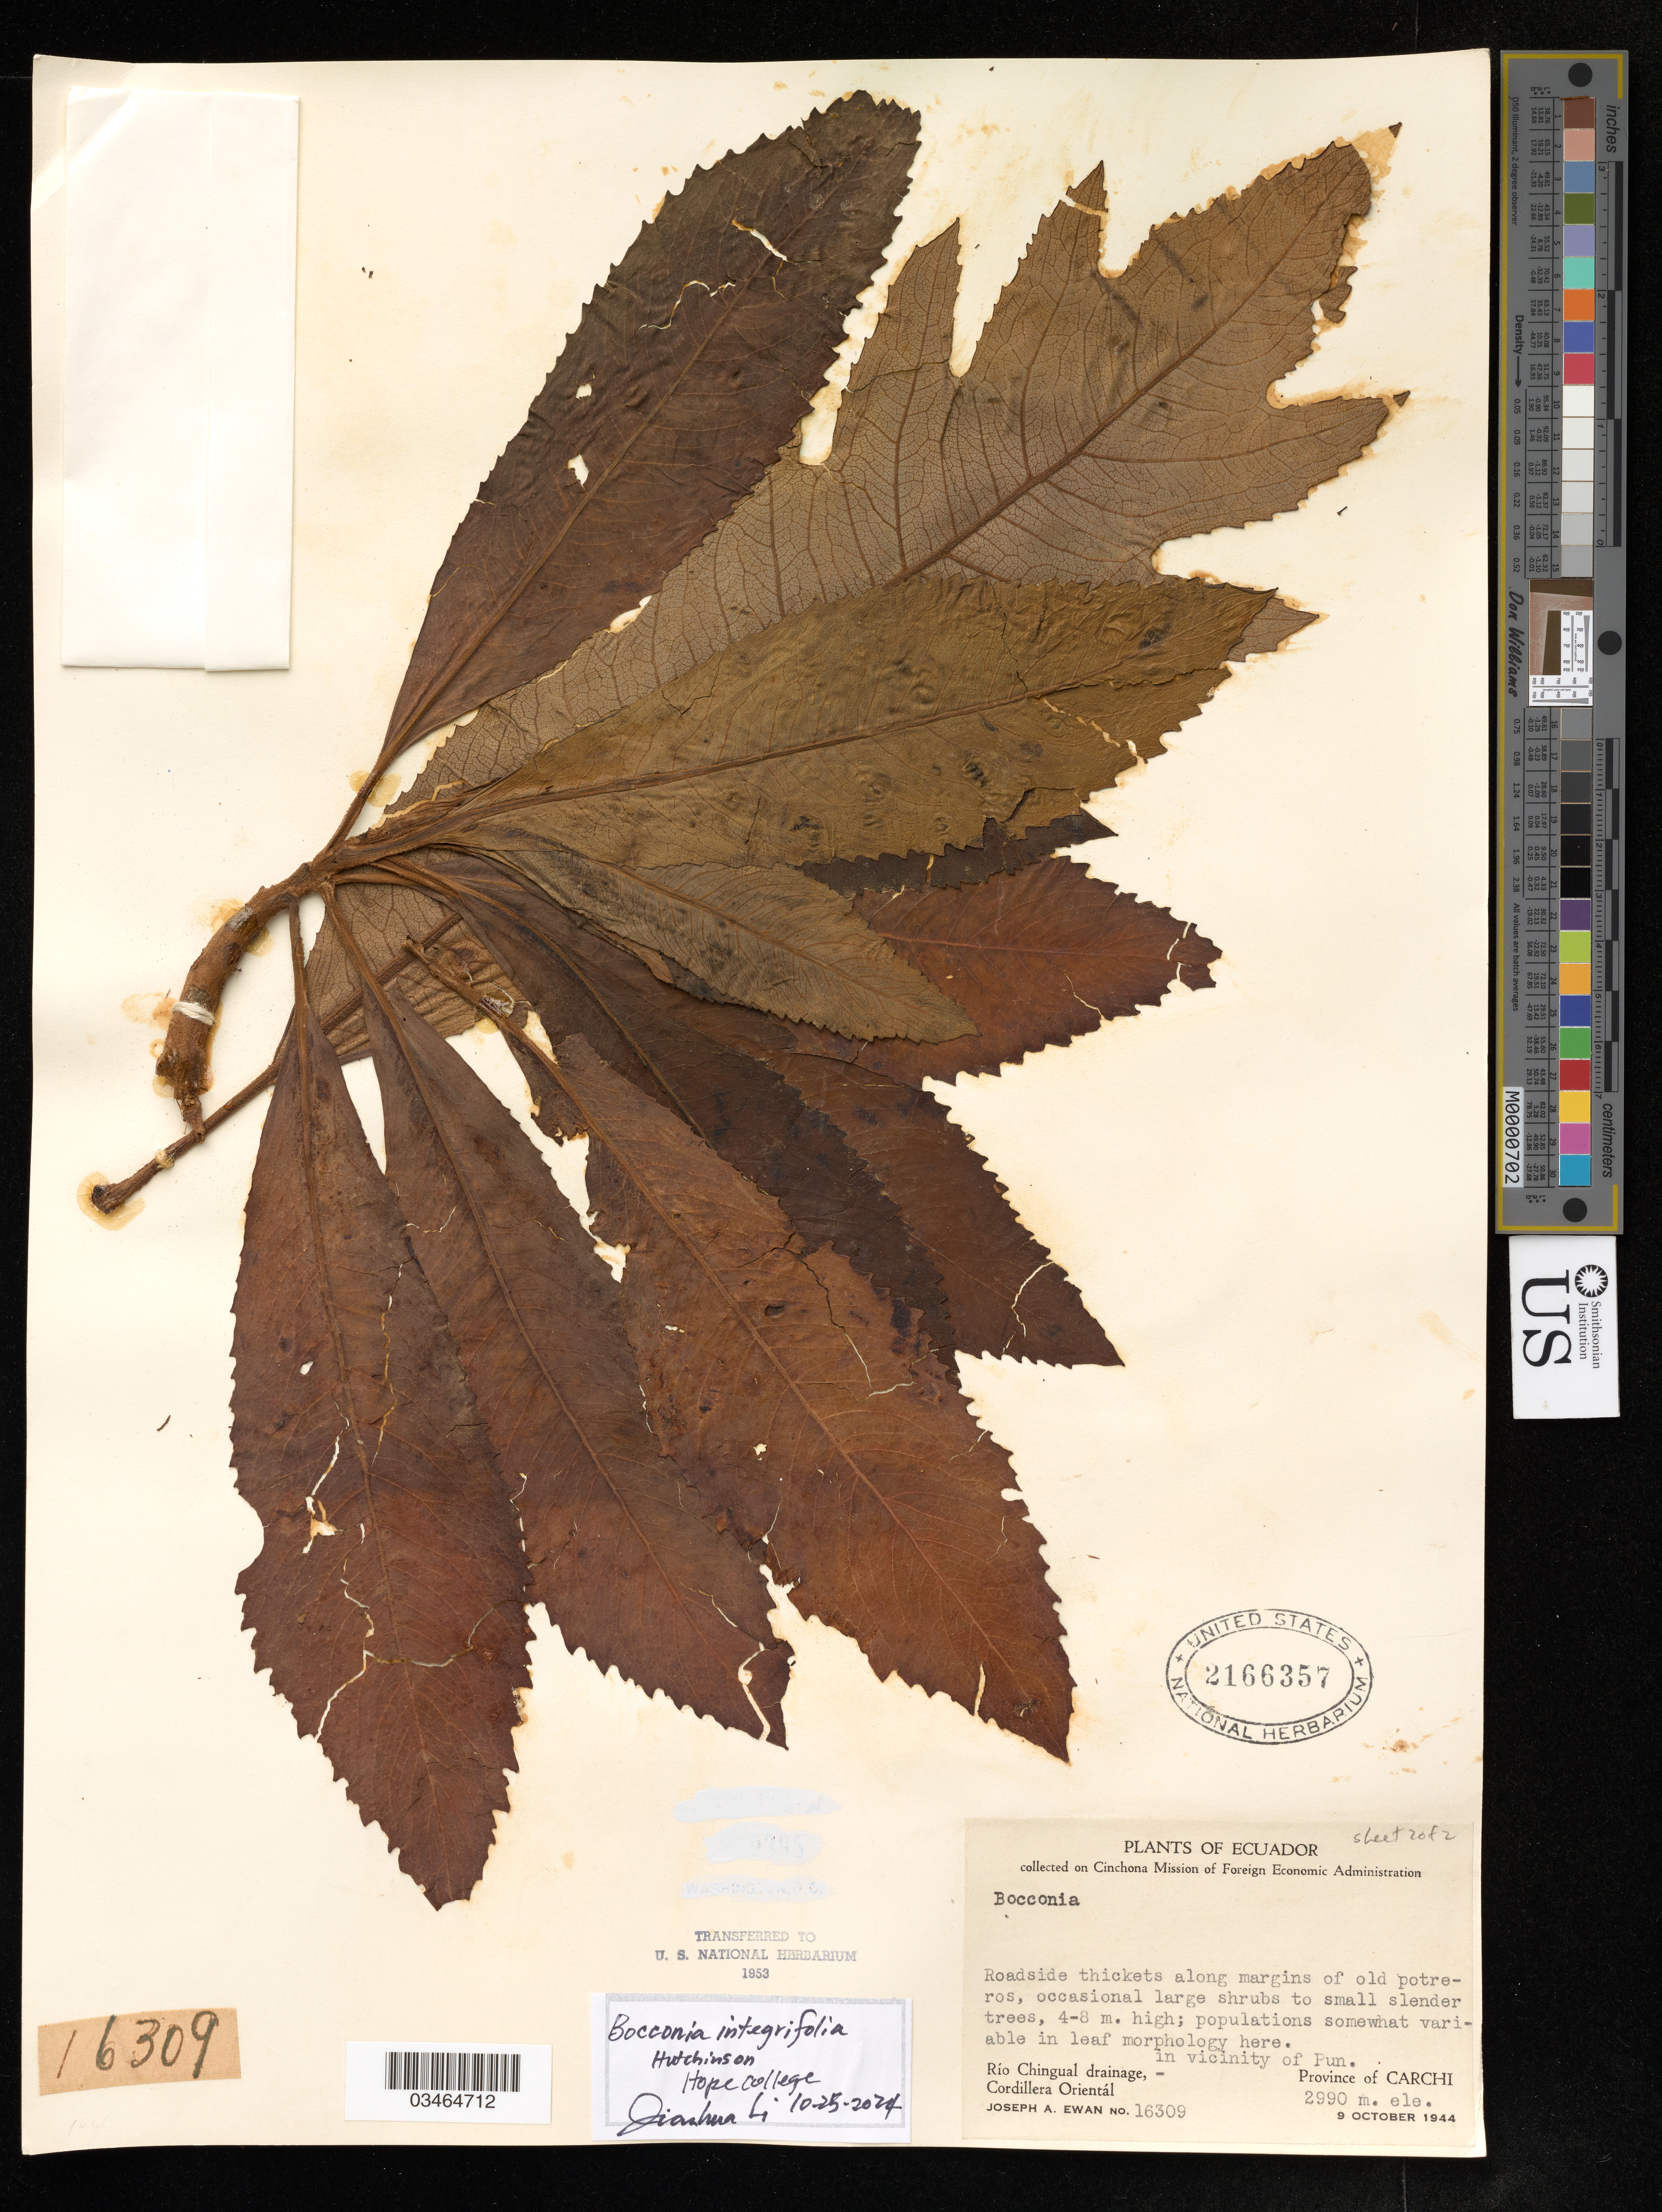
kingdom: Plantae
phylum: Tracheophyta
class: Magnoliopsida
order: Ranunculales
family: Papaveraceae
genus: Bocconia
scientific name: Bocconia integrifolia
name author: Bonpl.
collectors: J. A. Ewan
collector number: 16309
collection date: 1944-10-09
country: Ecuador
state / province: Carchi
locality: Río Chingual drainage, Cordillera Orientál, Province of Carchi.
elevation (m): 2990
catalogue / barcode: US 2166357